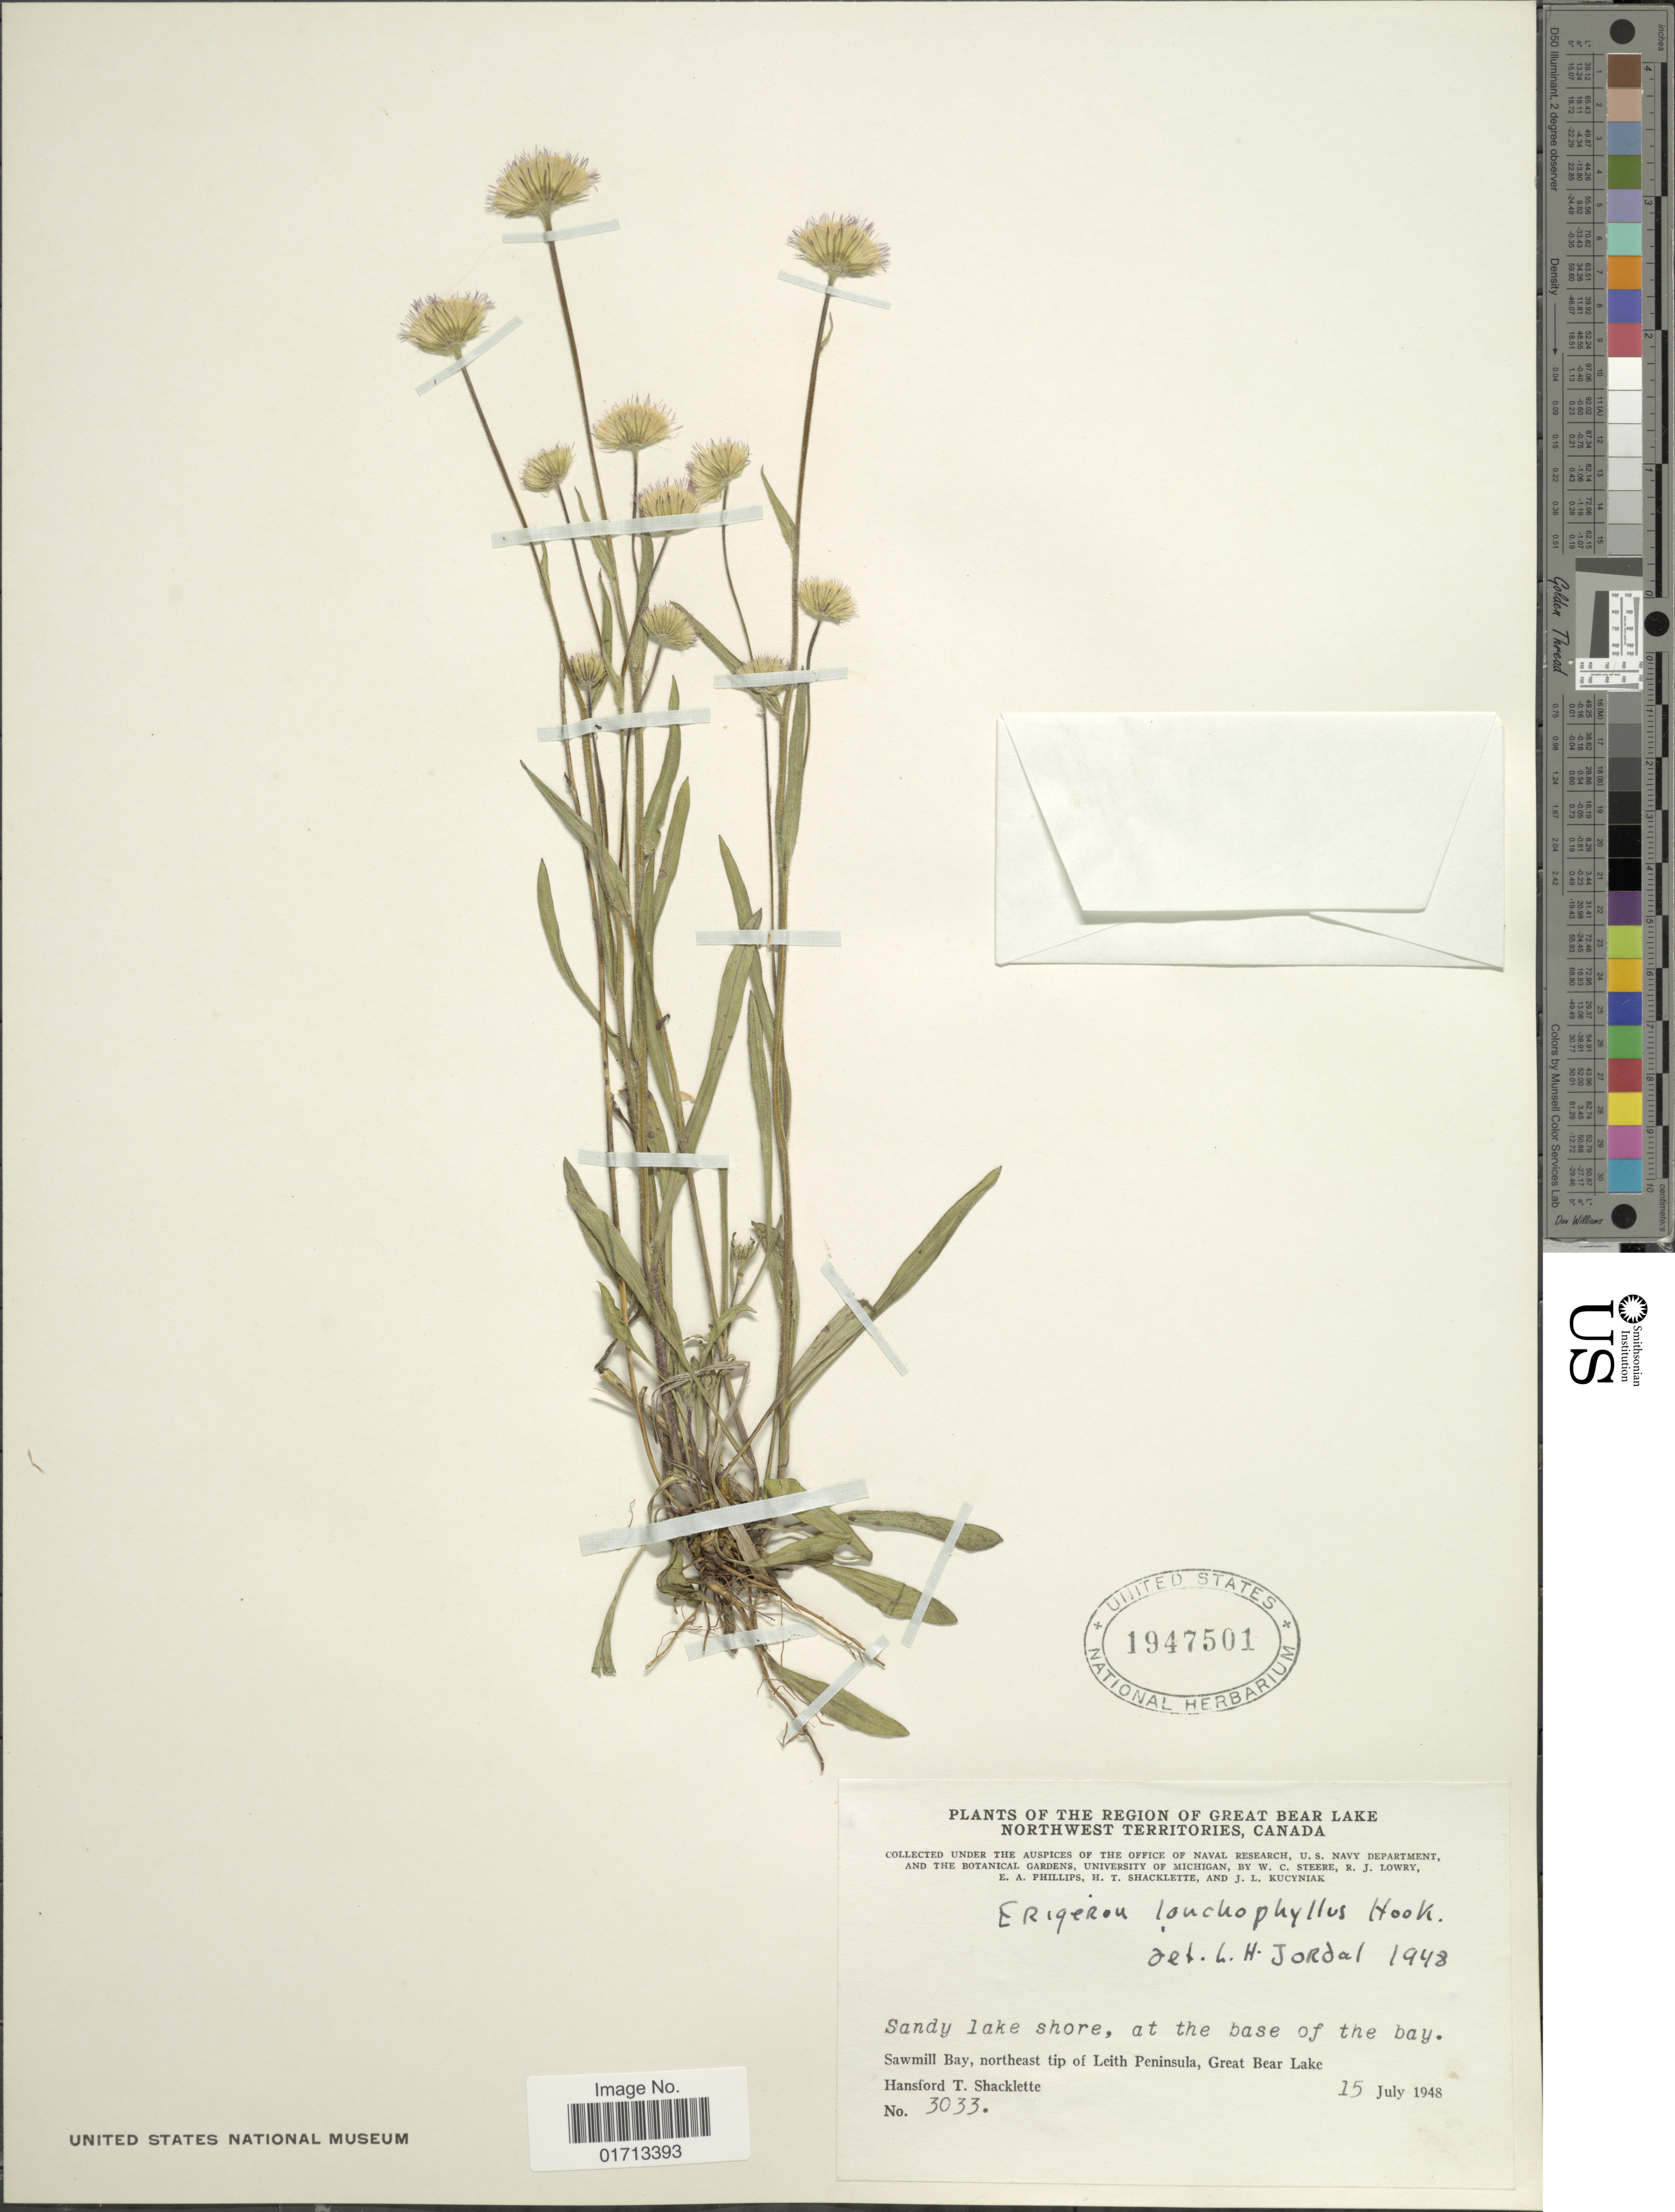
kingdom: Plantae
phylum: Tracheophyta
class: Magnoliopsida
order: Asterales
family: Asteraceae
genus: Erigeron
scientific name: Erigeron lonchophyllus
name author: Hook.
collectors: W. C. Steere, R. Lowry, E. Phillips, H. Shacklette & J. Kucyniak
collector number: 3033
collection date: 1948-07-15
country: Canada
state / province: Northwest Territories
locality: Region of Great Bear Lake. Sawmill Bay, northeast tip of Leith Peninsula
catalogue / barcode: US 1947501